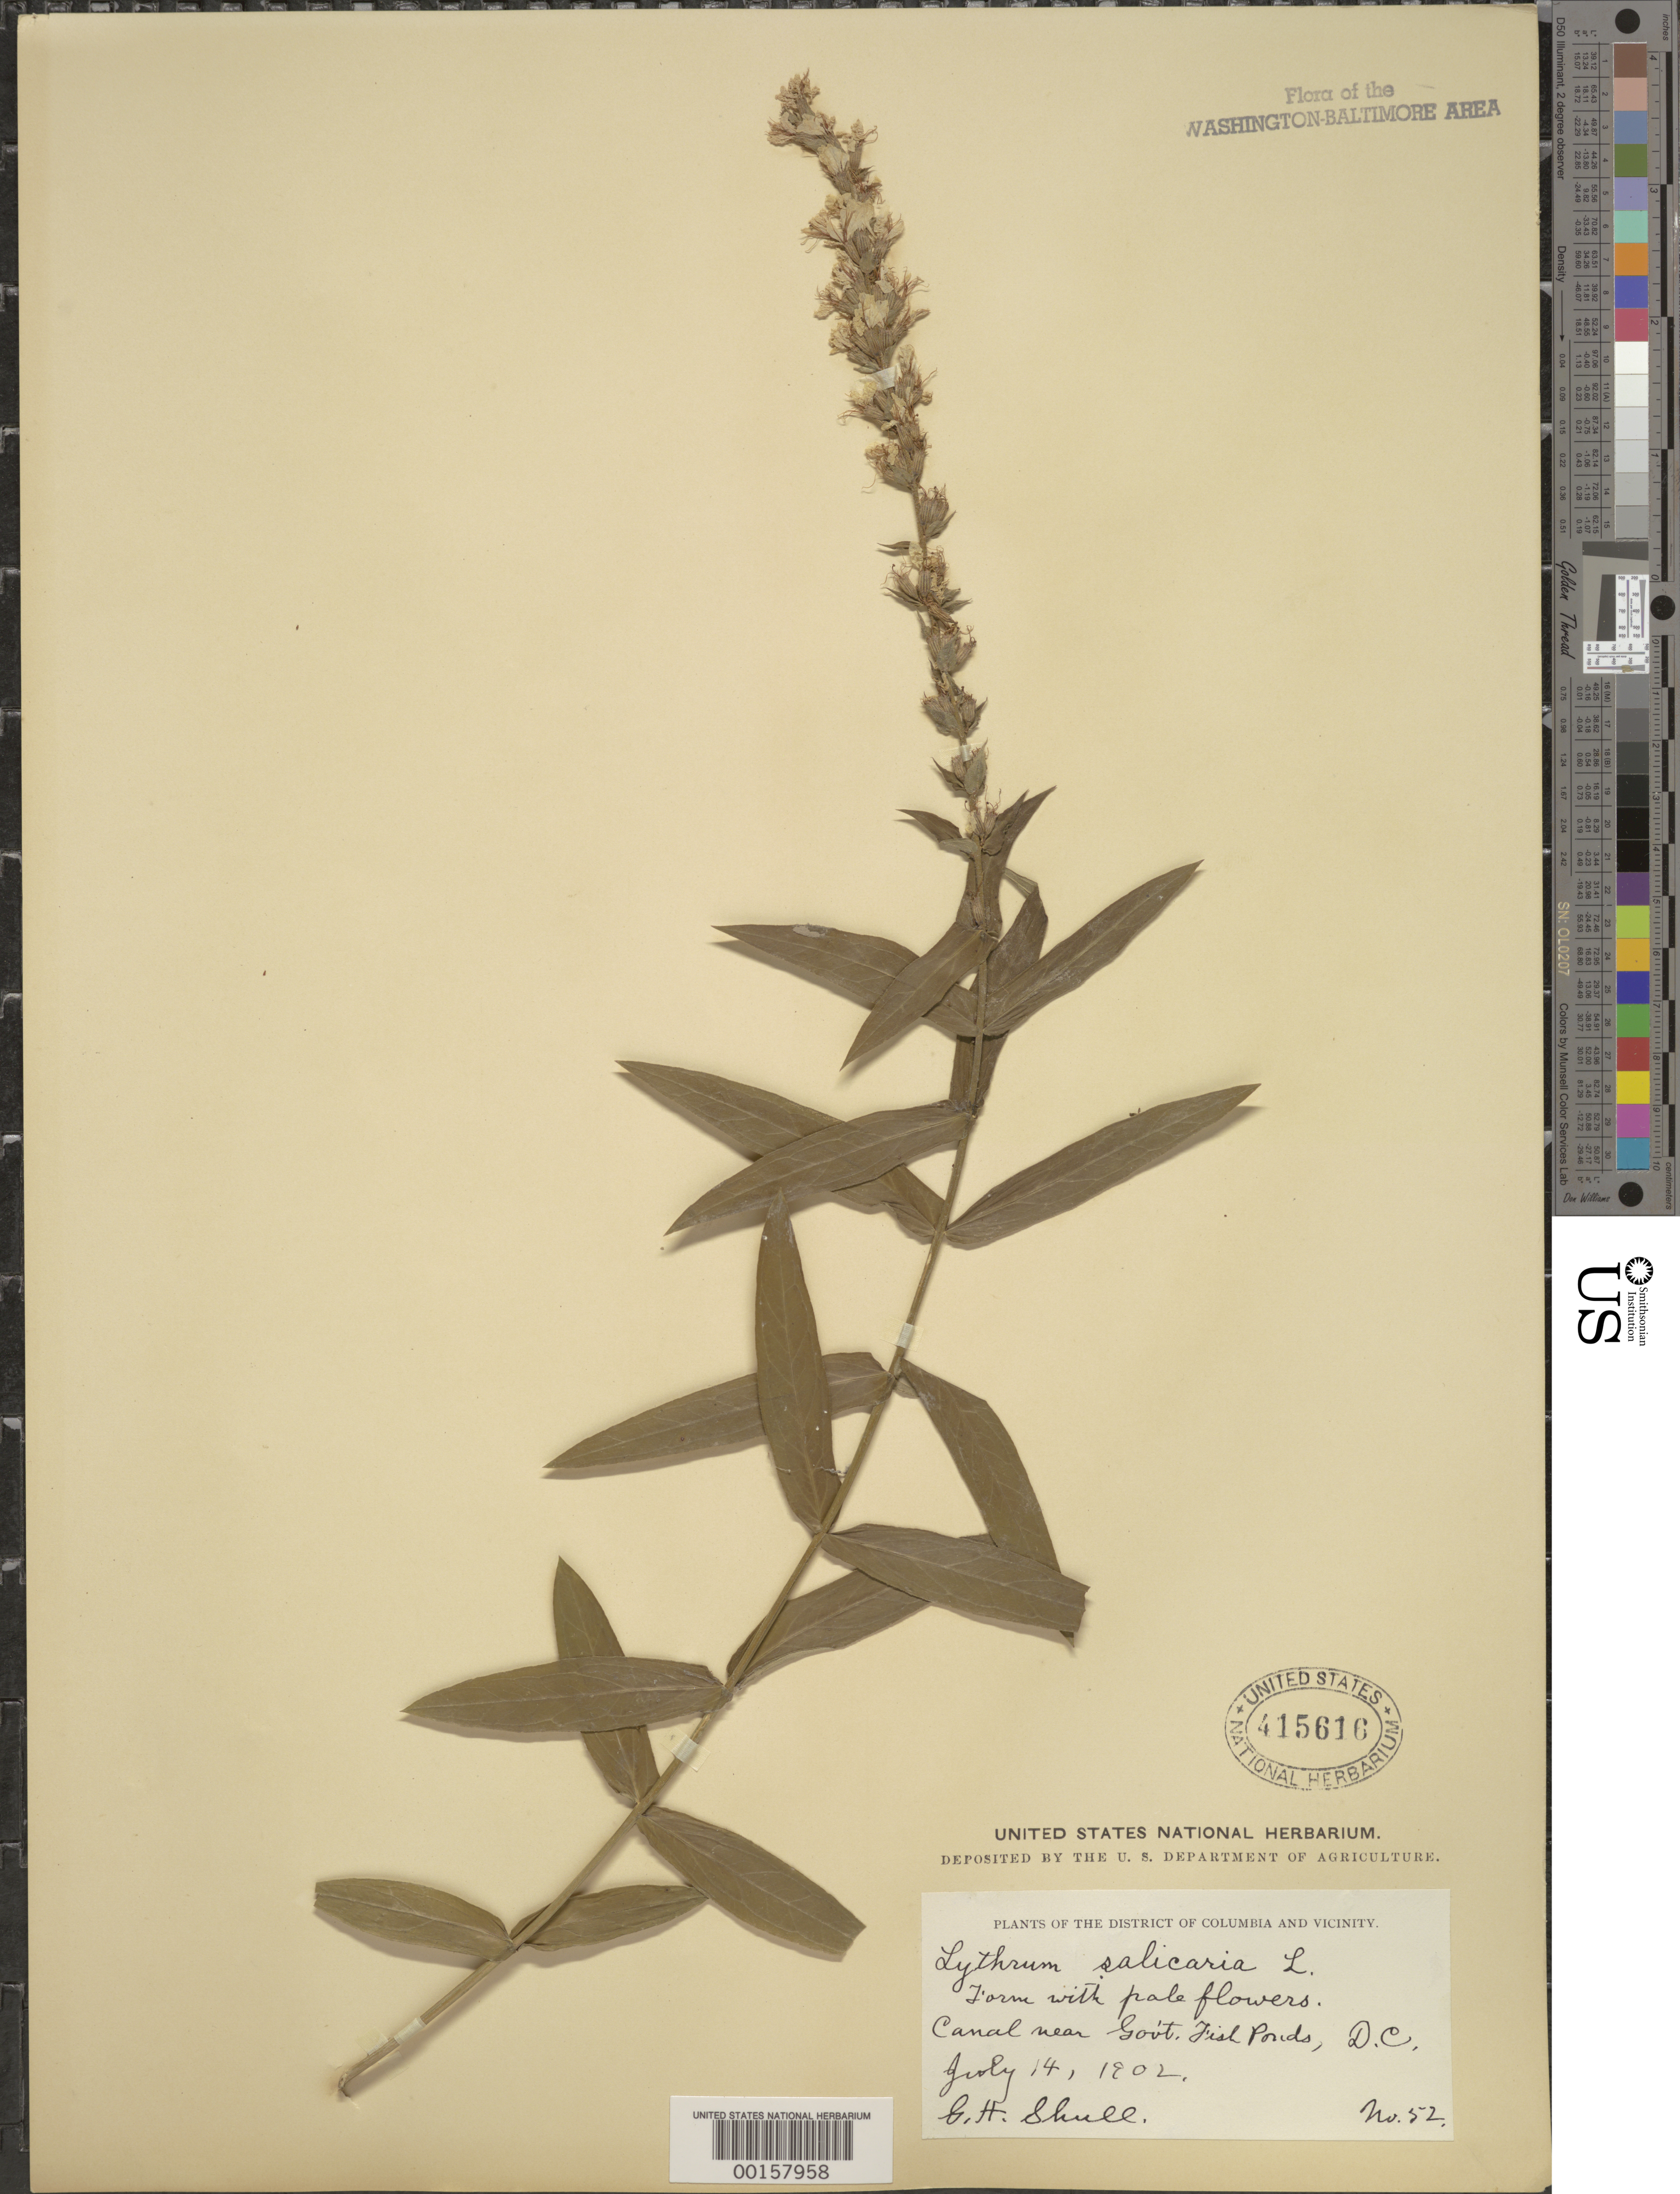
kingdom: Plantae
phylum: Tracheophyta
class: Magnoliopsida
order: Myrtales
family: Lythraceae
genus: Lythrum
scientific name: Lythrum salicaria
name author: L.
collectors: G. H. Shull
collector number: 52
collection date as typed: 14 Jul 1902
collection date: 1902-07-14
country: United States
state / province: District of Columbia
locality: Canal near Government Fish Pond C. and O. Canal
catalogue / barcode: US 415616